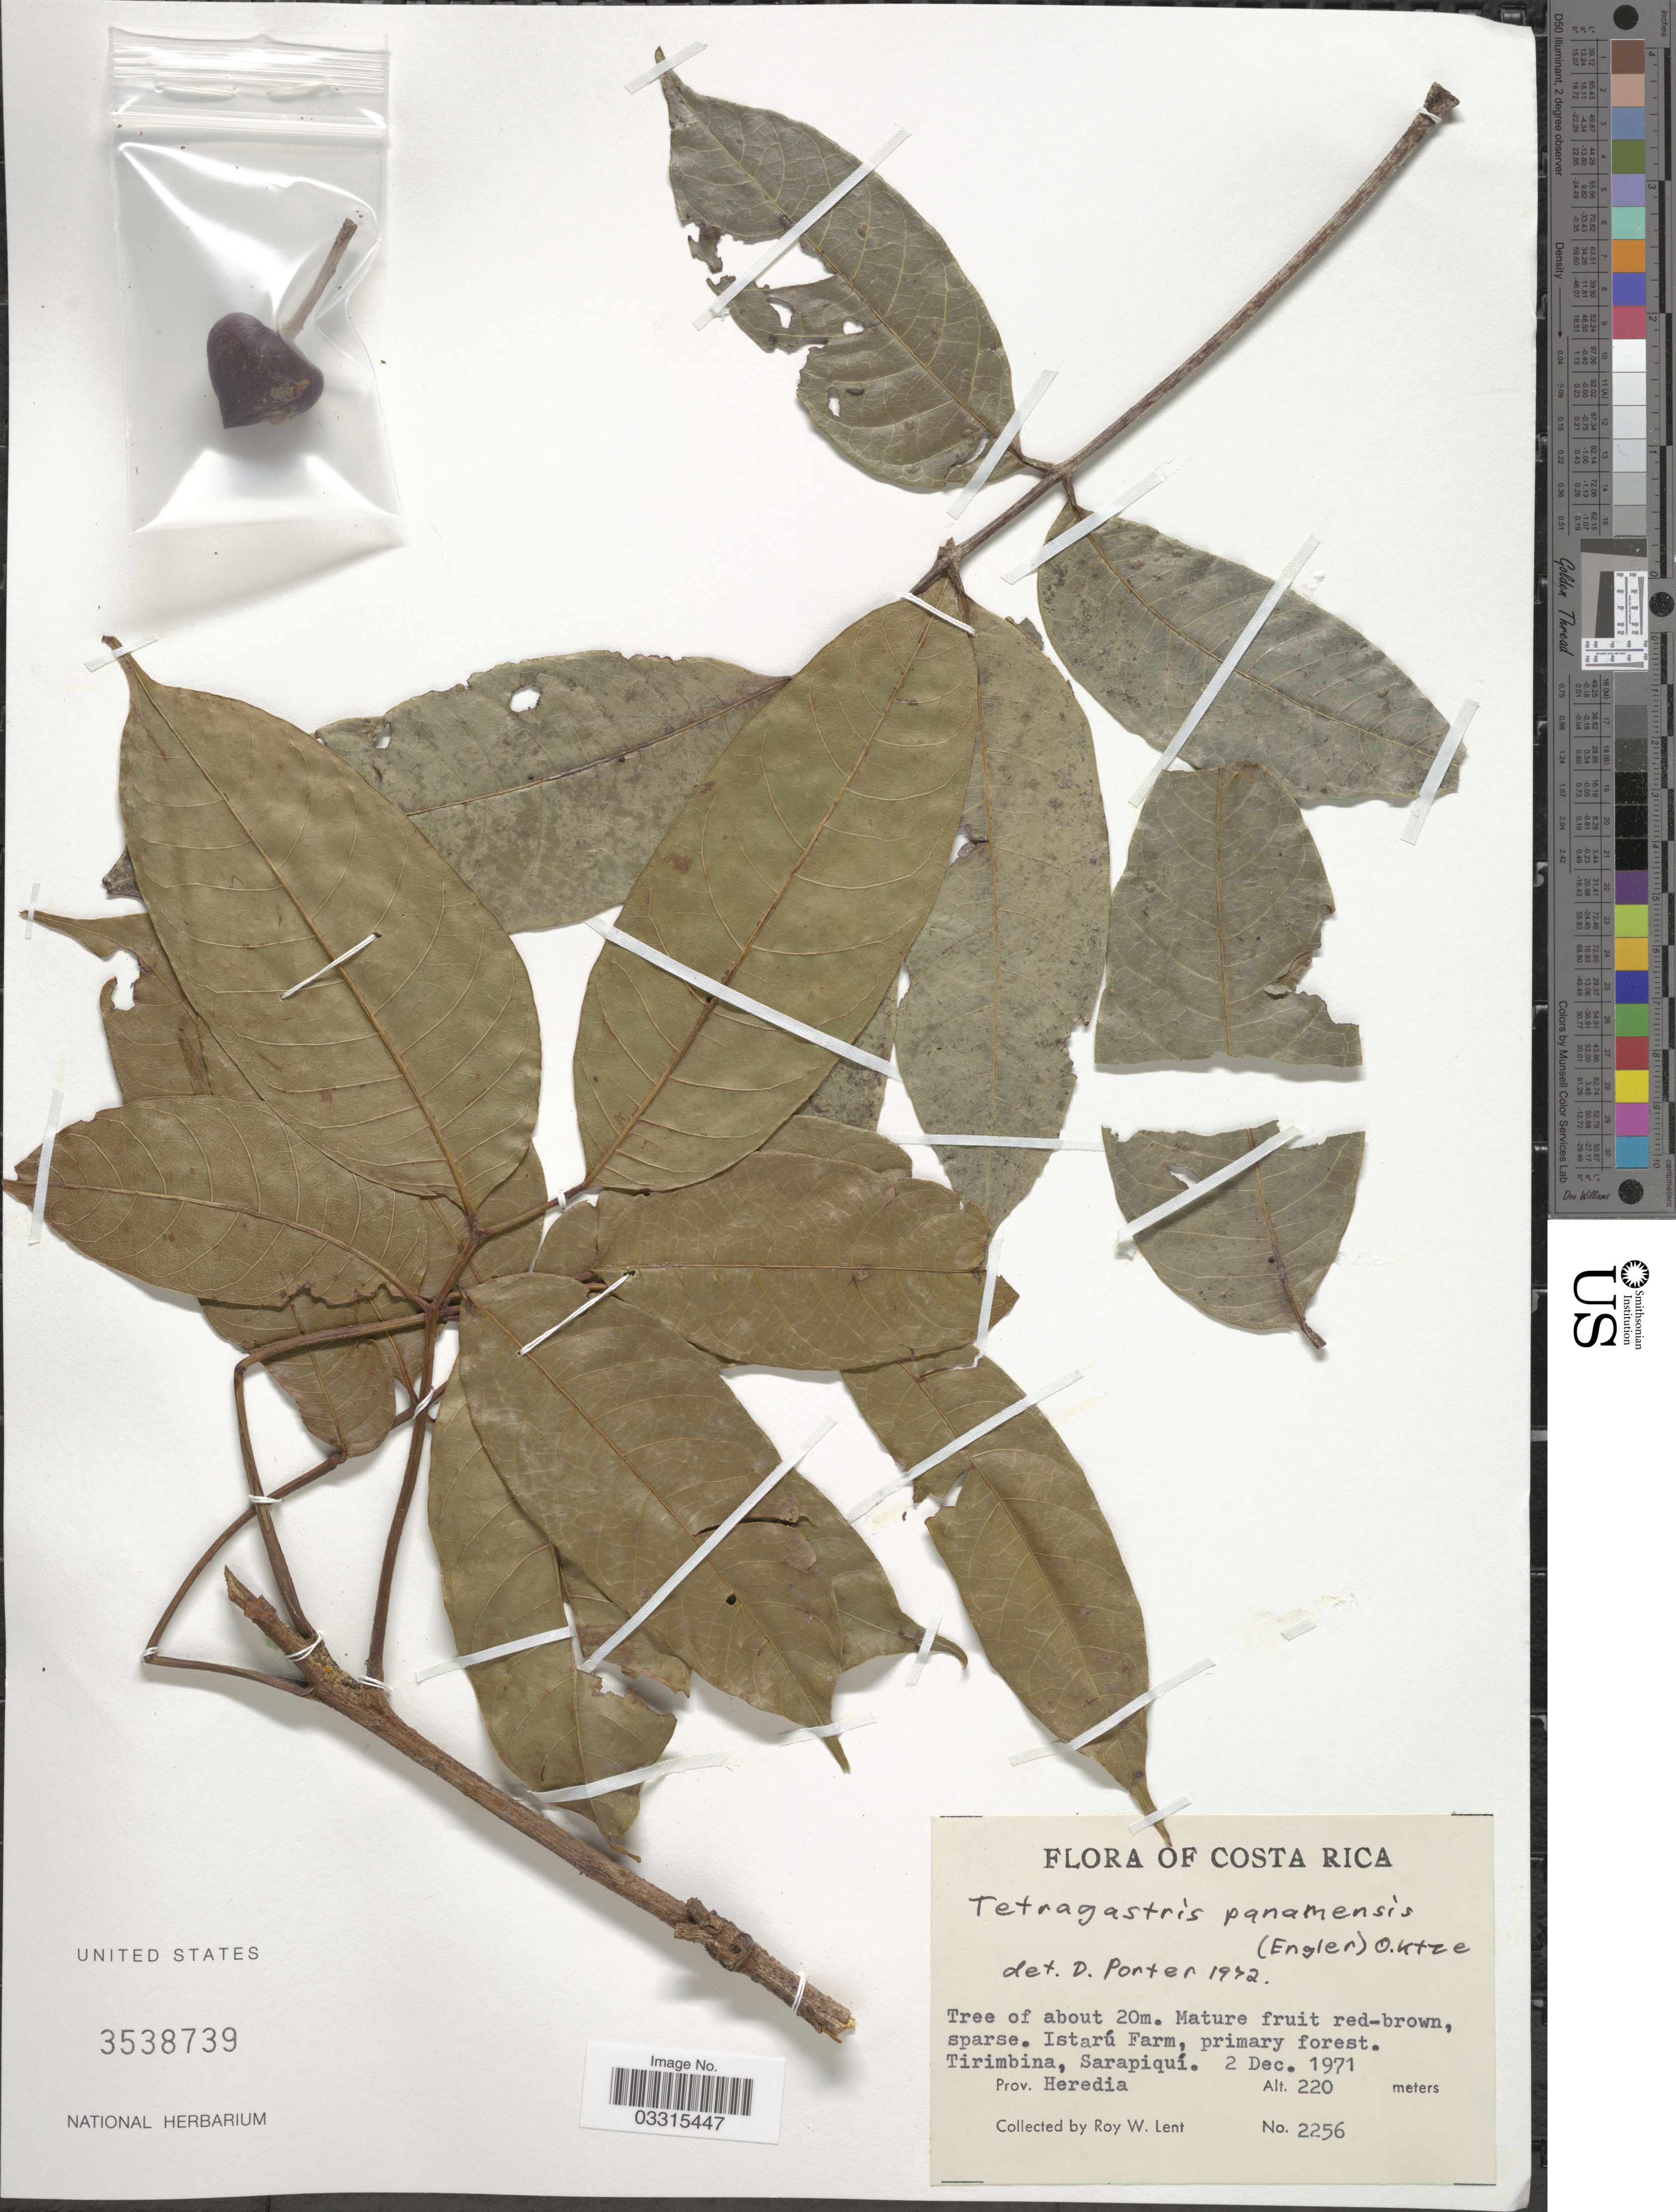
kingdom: Plantae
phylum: Tracheophyta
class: Magnoliopsida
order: Sapindales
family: Burseraceae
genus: Protium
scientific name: Protium stevensonii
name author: (Standl.) Daly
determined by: Daly, Douglas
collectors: R. W. Lent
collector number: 2256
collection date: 1971-12-02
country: Costa Rica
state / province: Heredia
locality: Istarú Farm. Tirimbina, Sarapiquí.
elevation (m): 220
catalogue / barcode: US 3538739